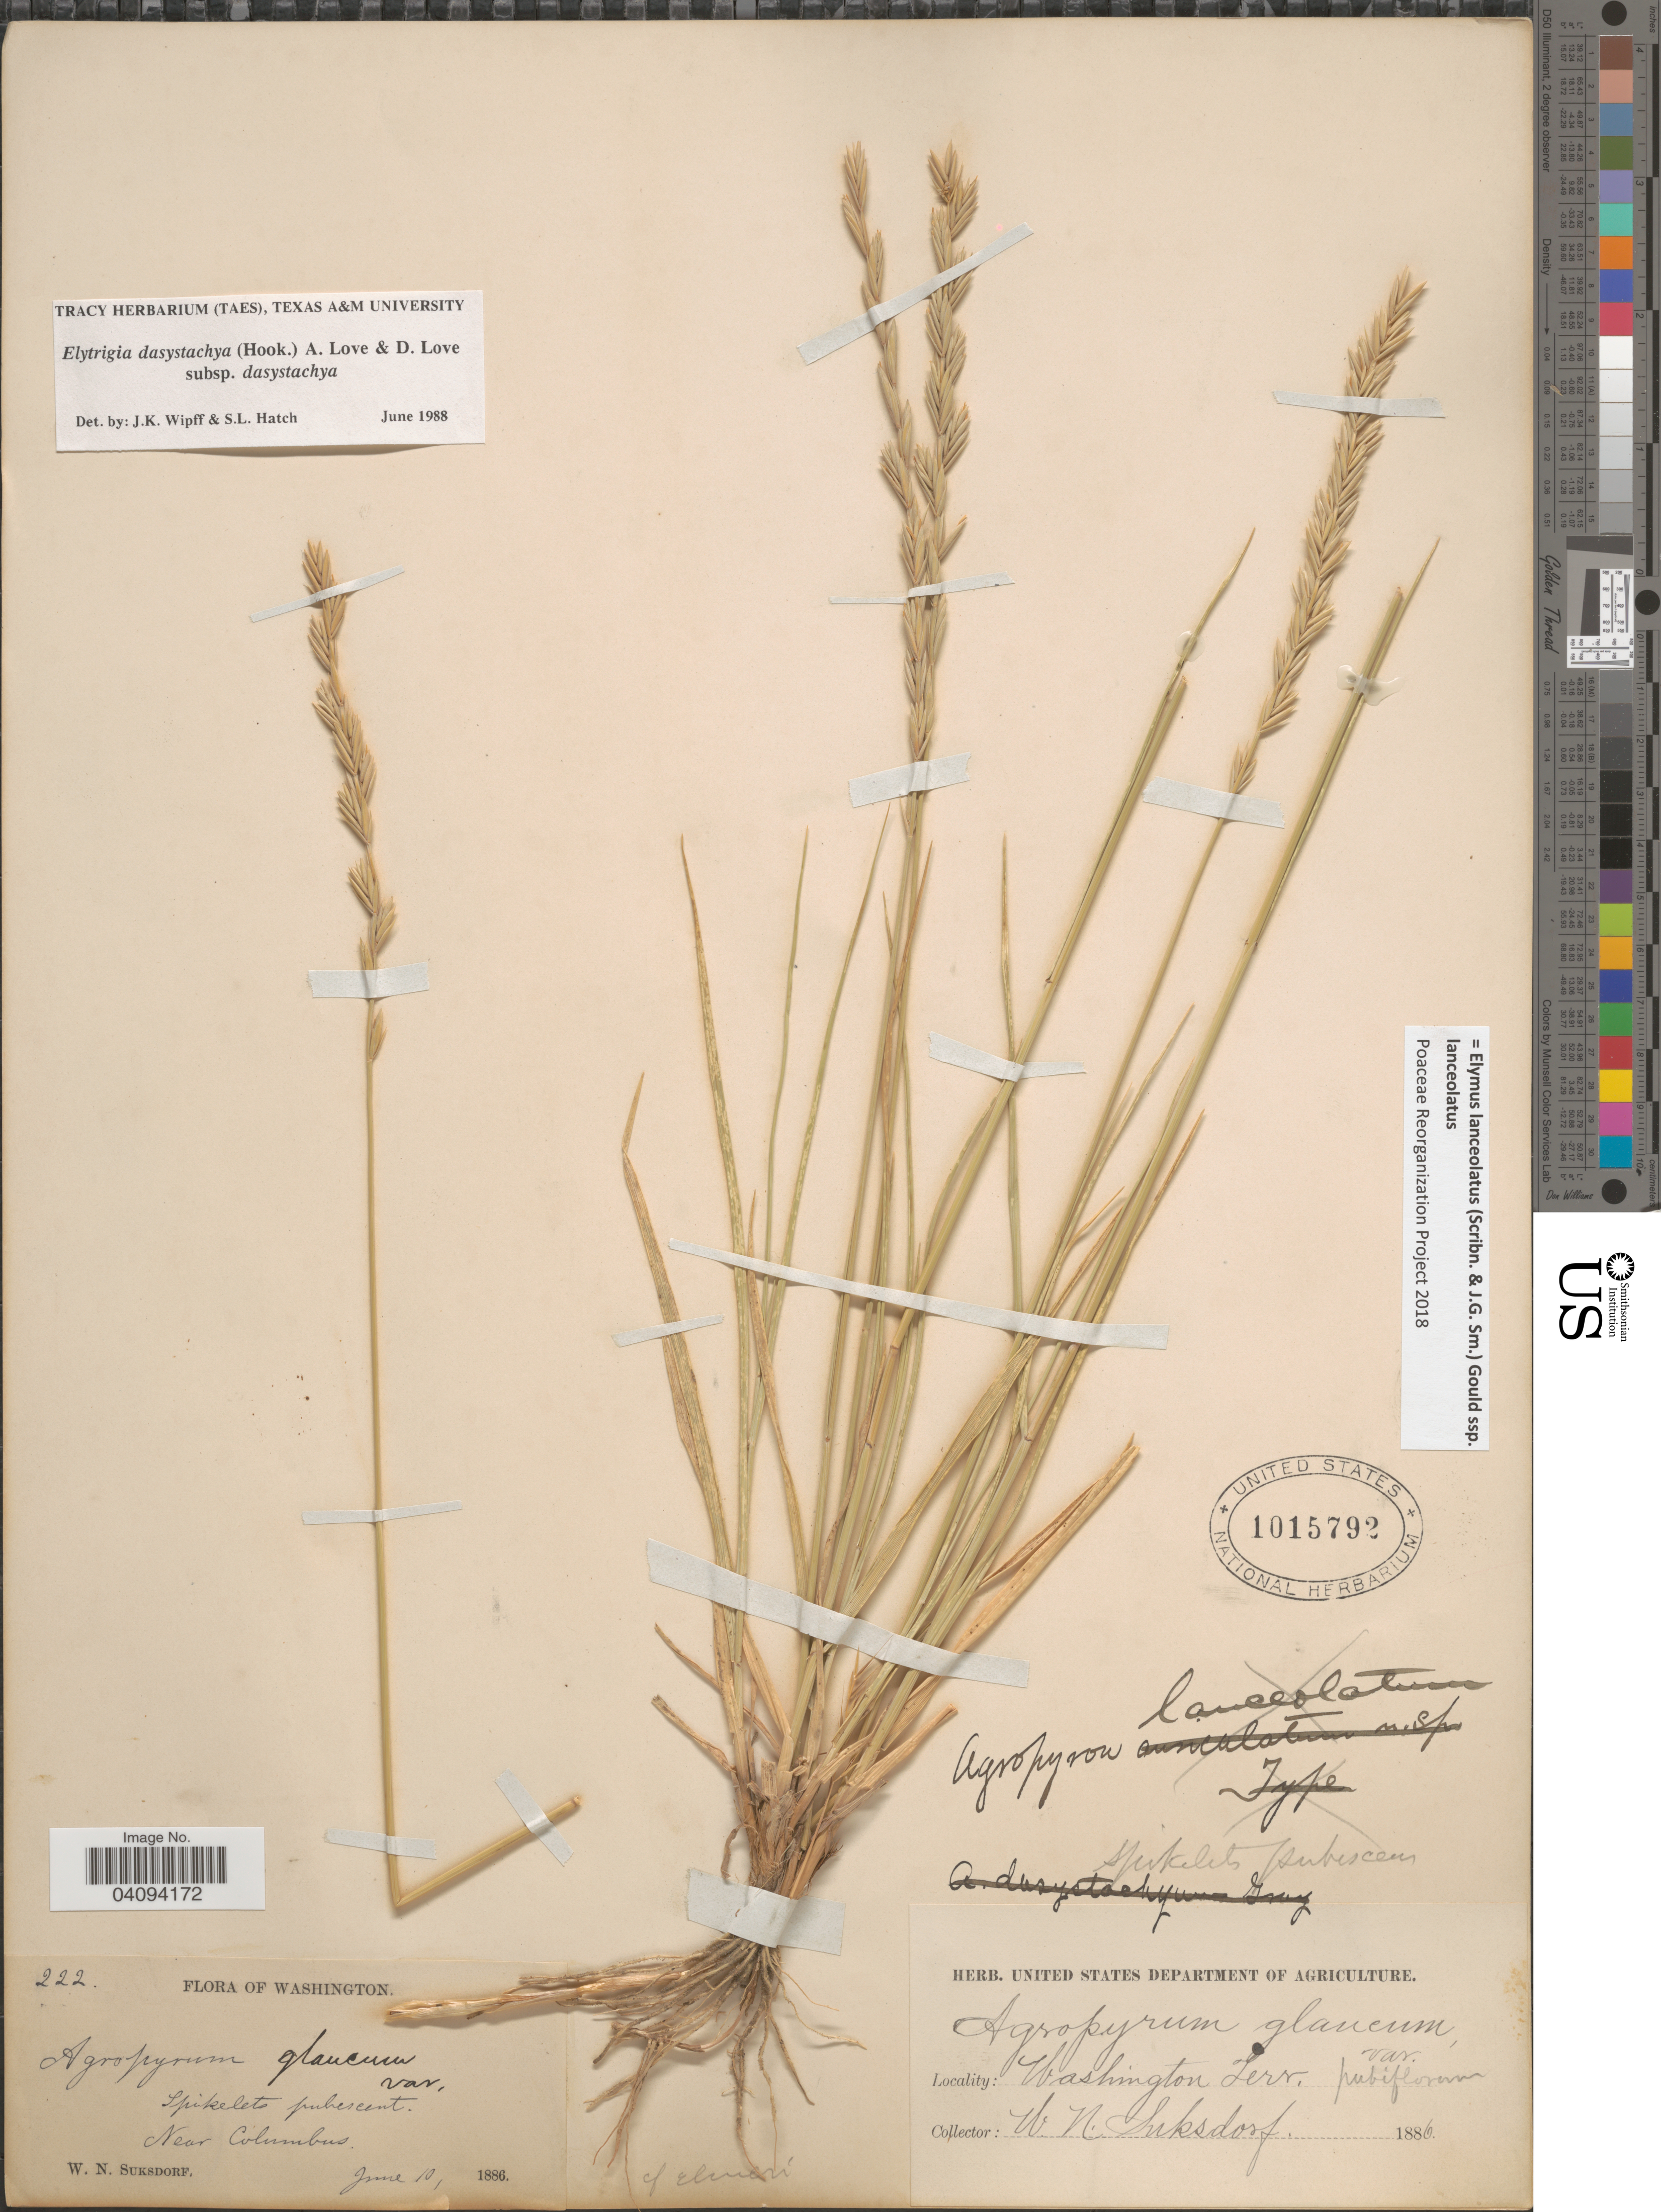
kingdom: Plantae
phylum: Tracheophyta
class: Liliopsida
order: Poales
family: Poaceae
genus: Elymus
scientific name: Elymus lanceolatus subsp. lanceolatus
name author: (Scribn. & J.G. Sm.) Gould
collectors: W. N. Suksdorf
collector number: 222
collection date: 1886-06-10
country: United States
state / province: Washington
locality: Near Columbus.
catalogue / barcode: US 1015792